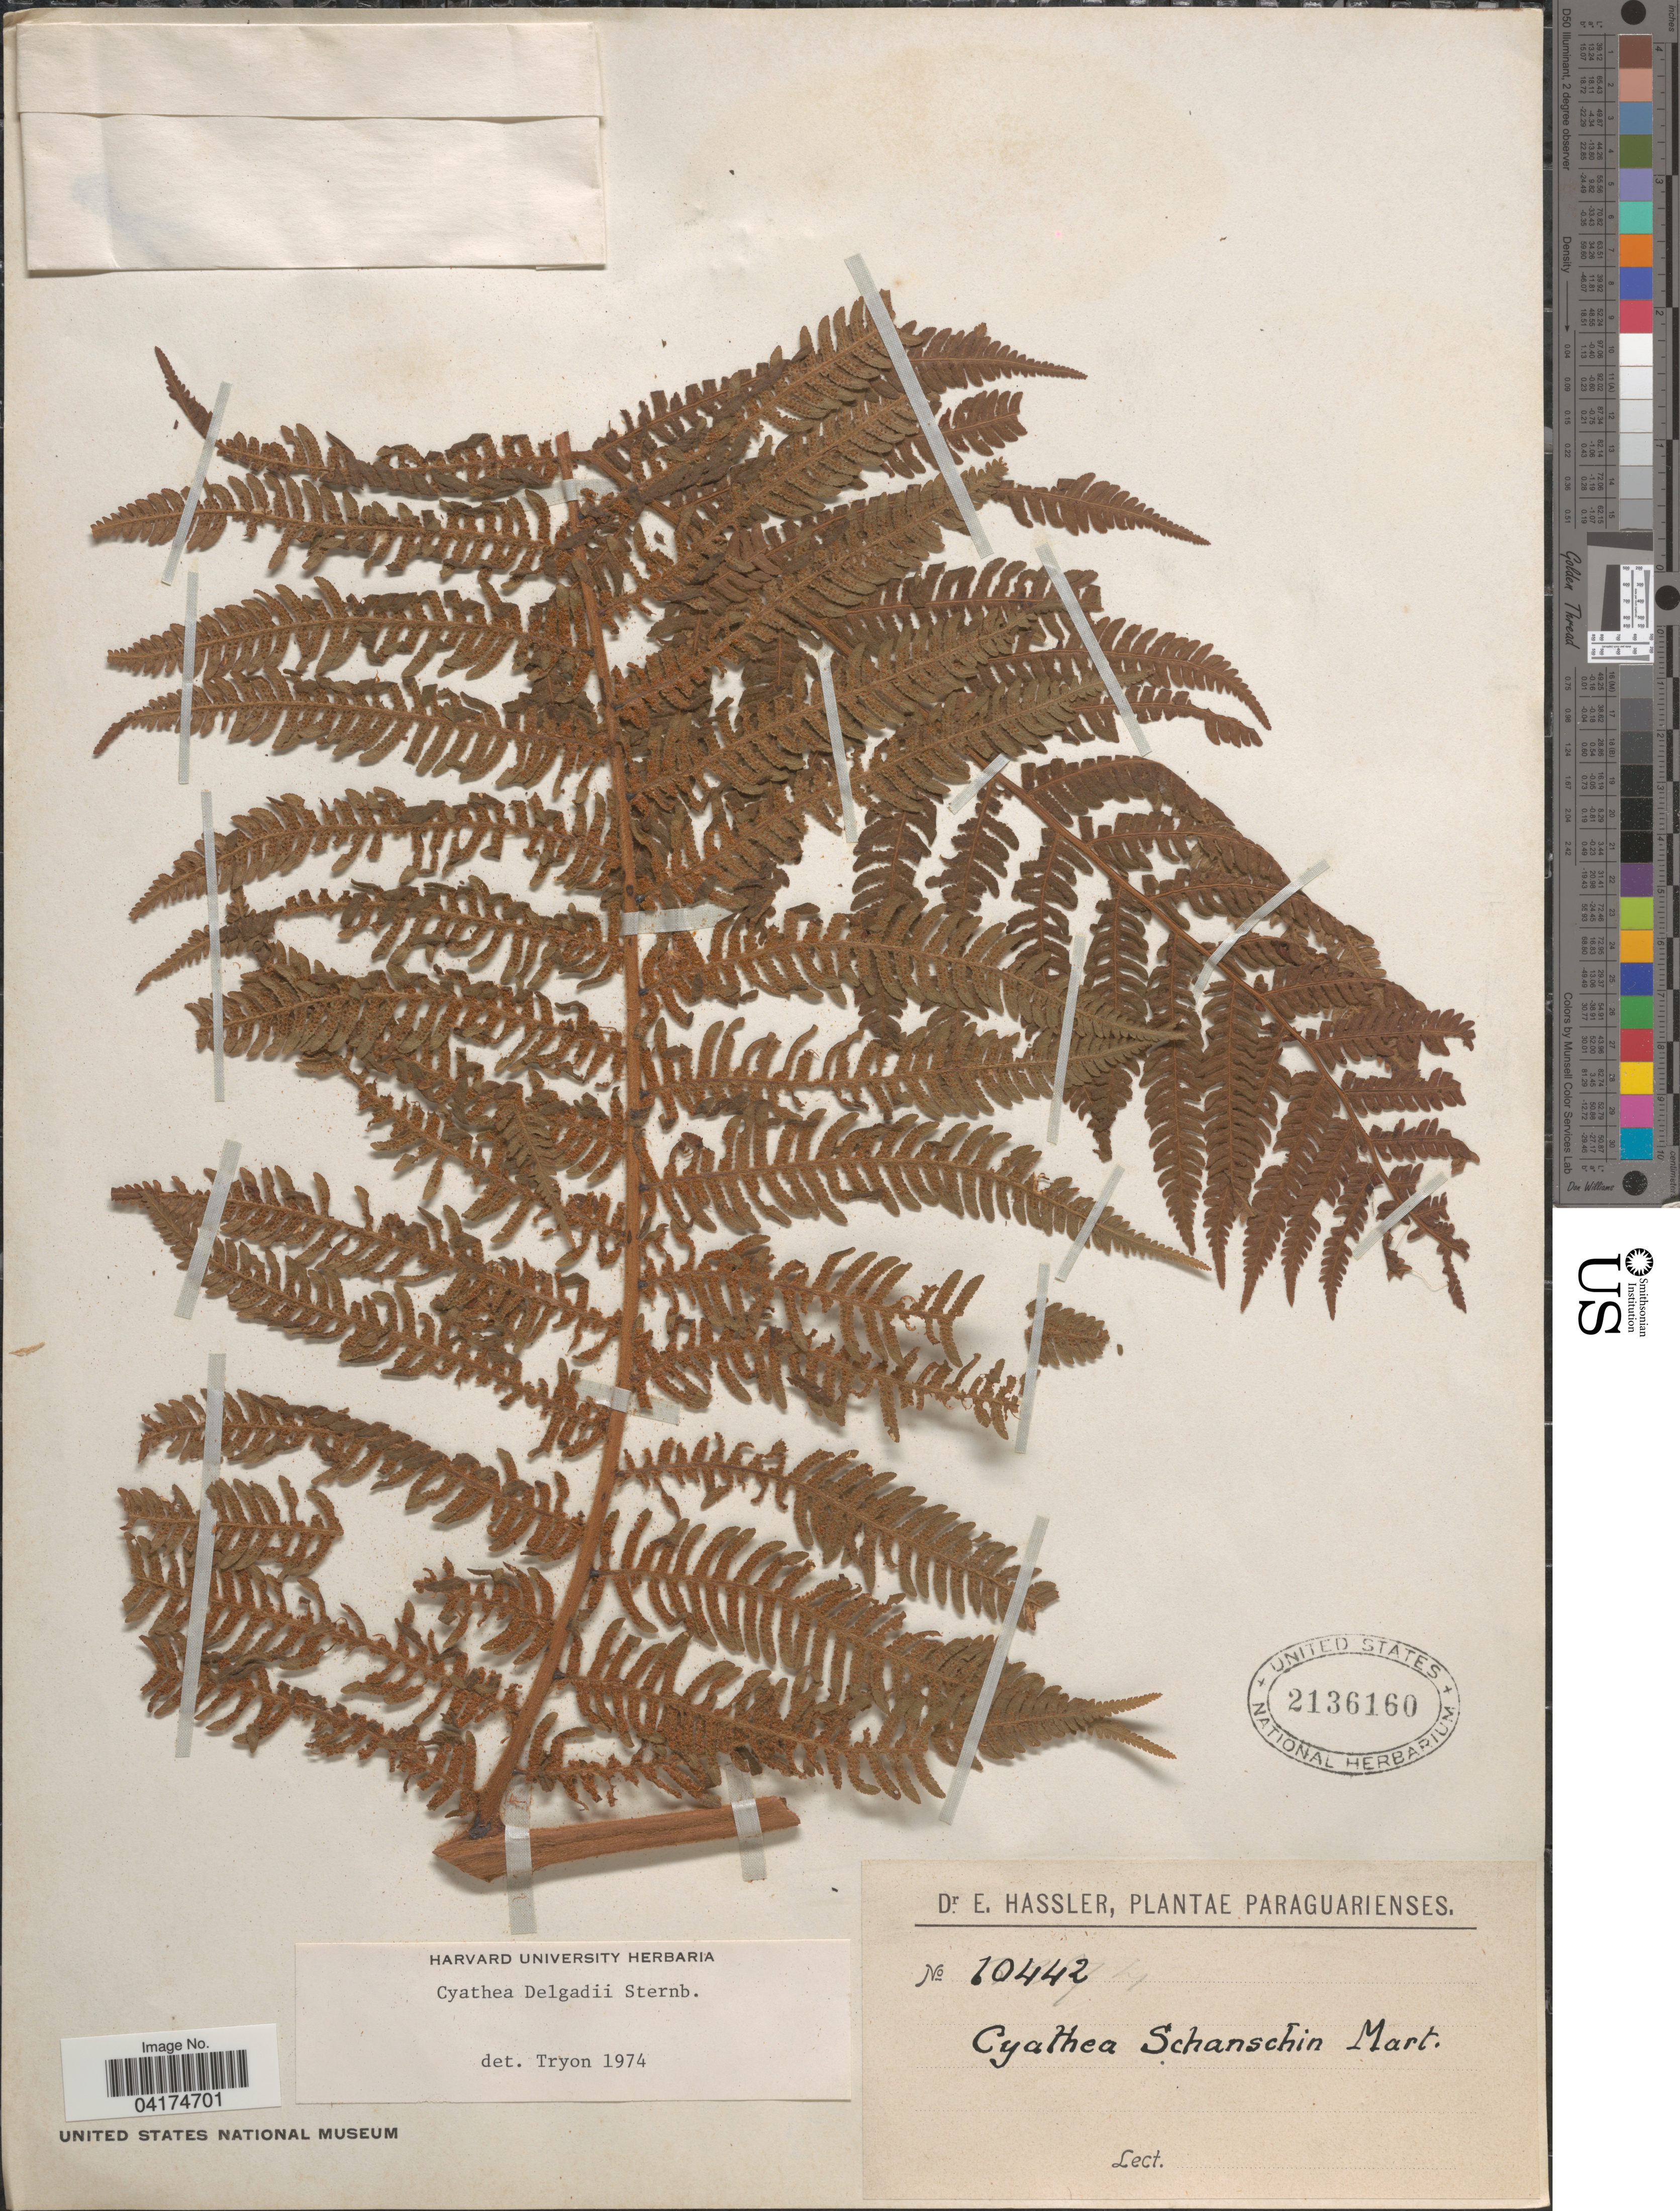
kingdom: Plantae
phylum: Tracheophyta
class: Polypodiopsida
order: Cyatheales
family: Cyatheaceae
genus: Cyathea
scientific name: Cyathea delgadii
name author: Pohl ex Sternb.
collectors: E. Hassler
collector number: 10442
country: Paraguay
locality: Paraguarienses.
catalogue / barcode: US 2136160